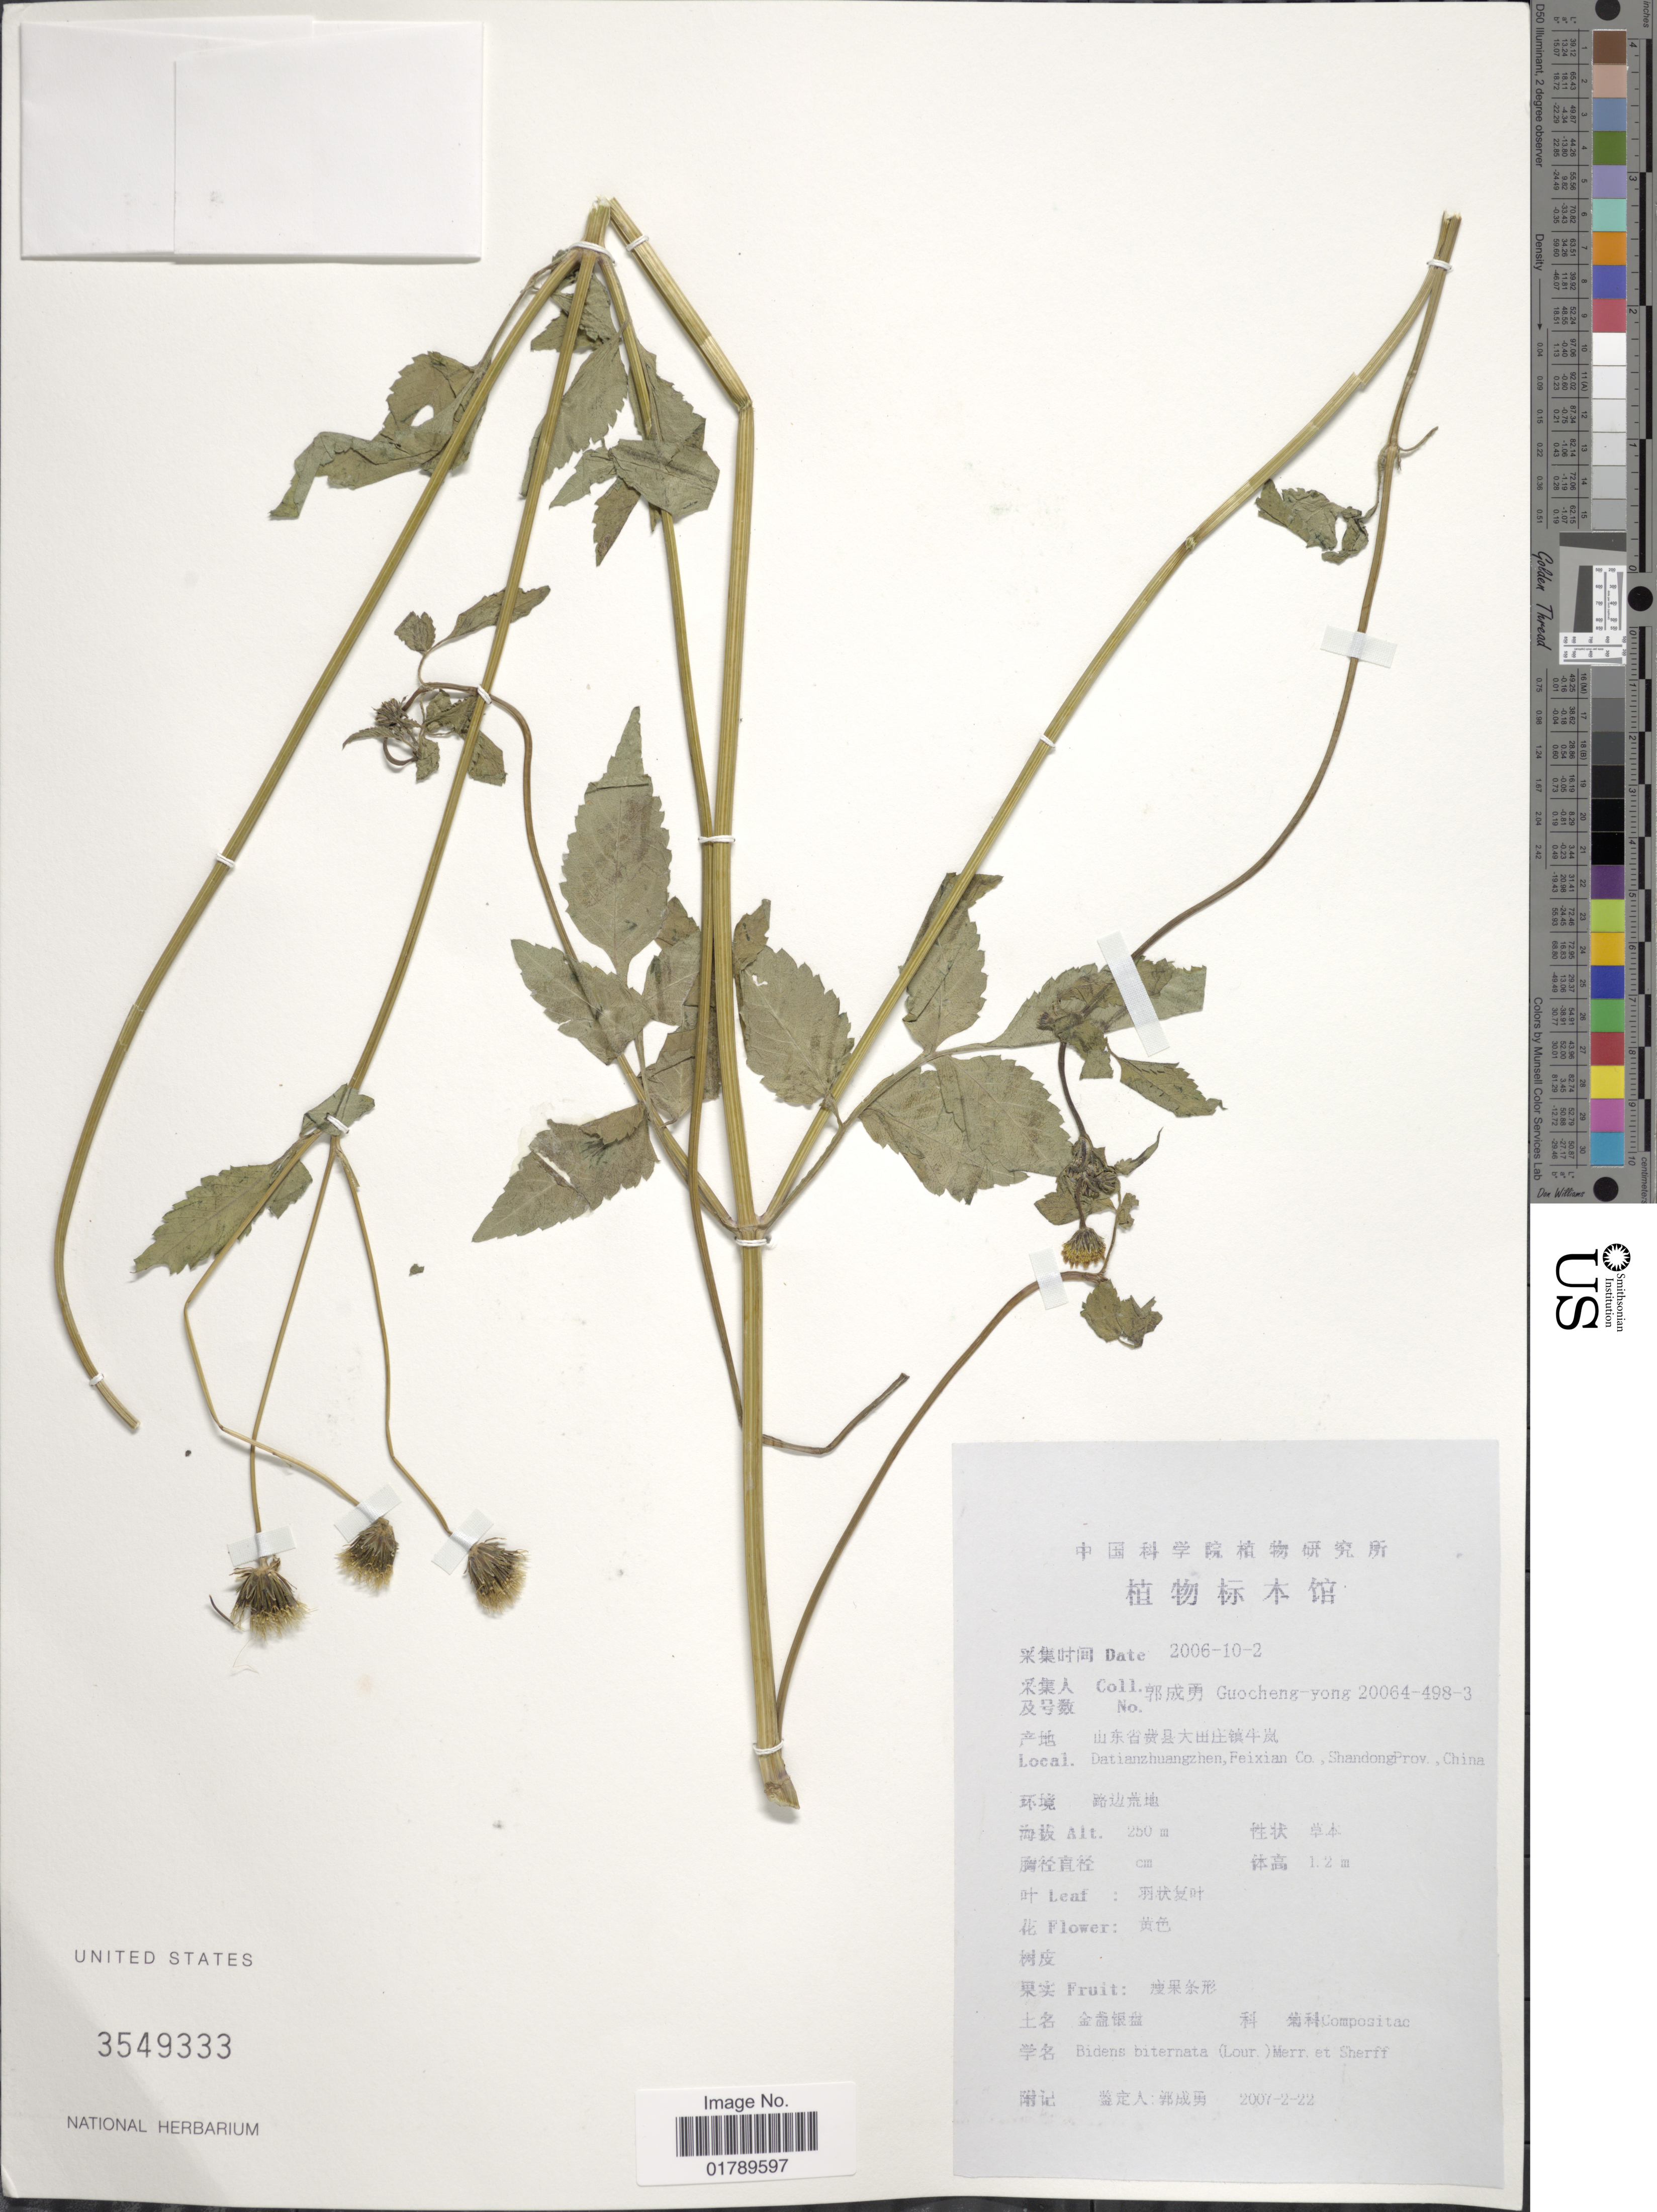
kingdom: Plantae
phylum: Tracheophyta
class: Magnoliopsida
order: Asterales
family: Asteraceae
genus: Bidens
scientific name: Bidens bipinnata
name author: L.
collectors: Guo cheng-yong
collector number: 20064-498-3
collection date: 2006-10-02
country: China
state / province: Shandong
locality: Datianzhuangzhen, Feixian Co,. Shandong Prov., China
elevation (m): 250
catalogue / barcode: US 3549333